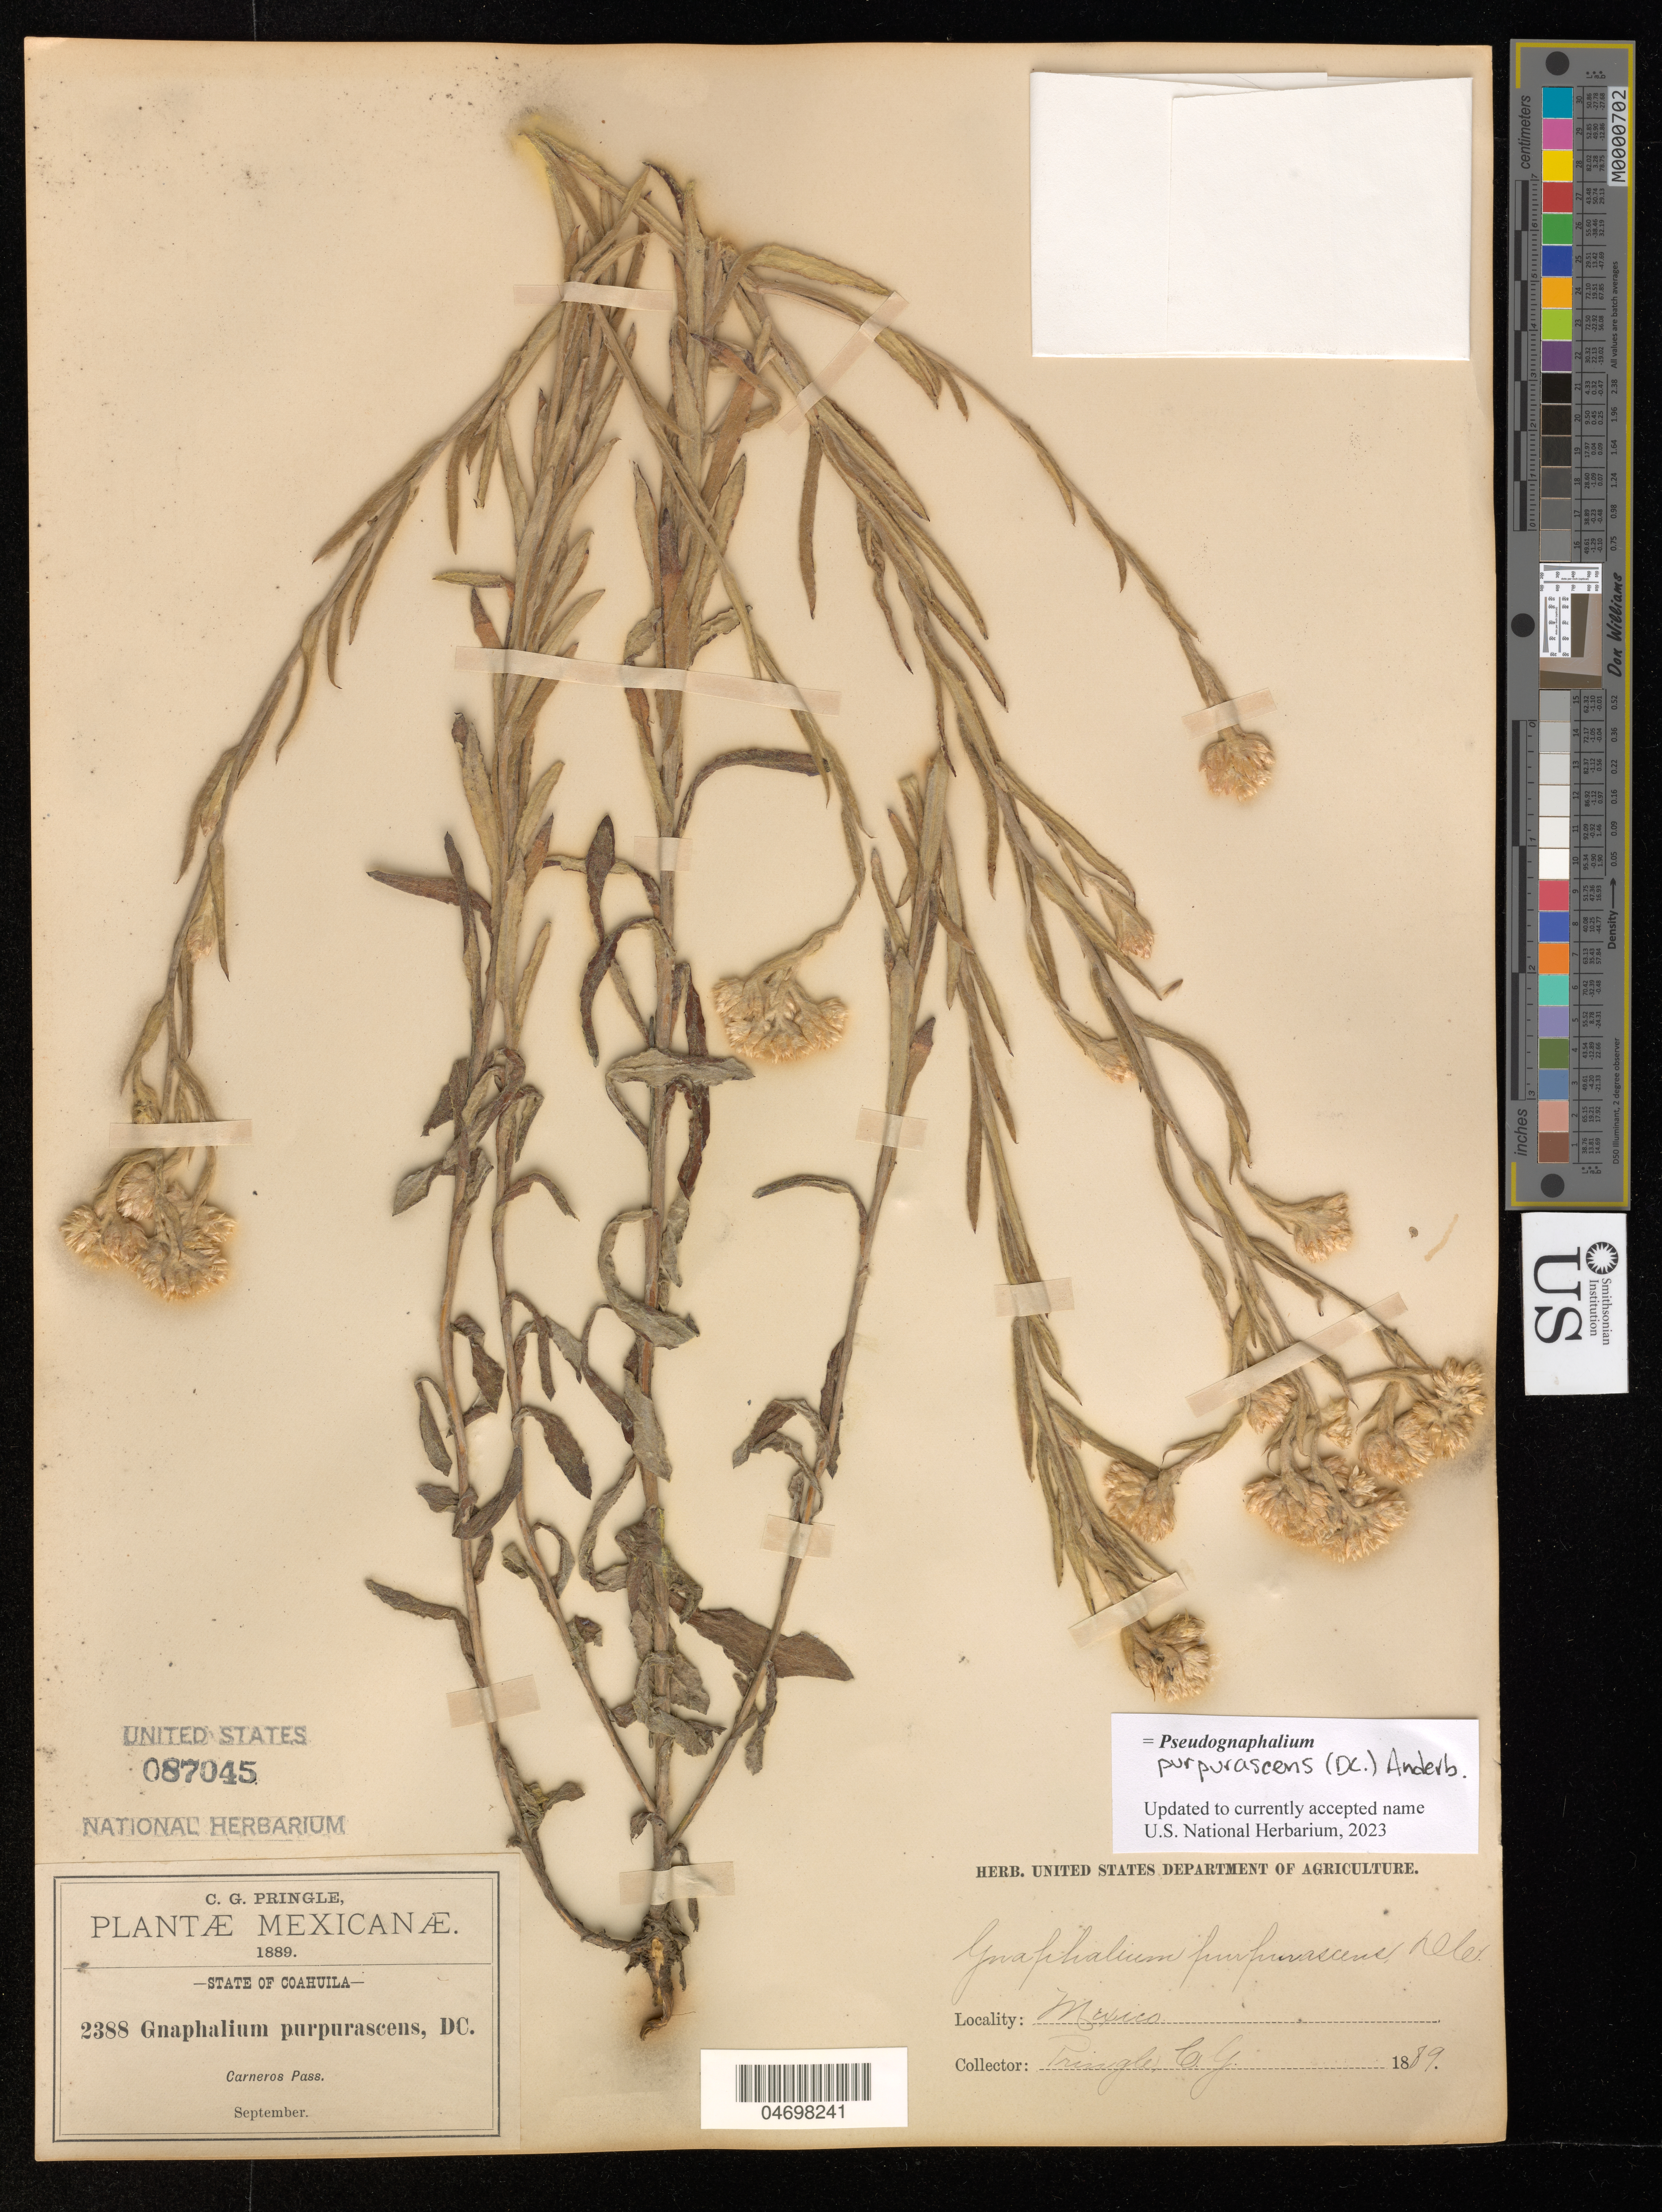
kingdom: Plantae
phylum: Tracheophyta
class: Magnoliopsida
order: Asterales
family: Asteraceae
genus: Pseudognaphalium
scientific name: Pseudognaphalium purpurascens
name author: (DC.) Anderb.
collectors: C. G. Pringle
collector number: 2388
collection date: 1889-09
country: Mexico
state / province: Coahuila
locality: Carneros Pass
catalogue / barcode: US 87045